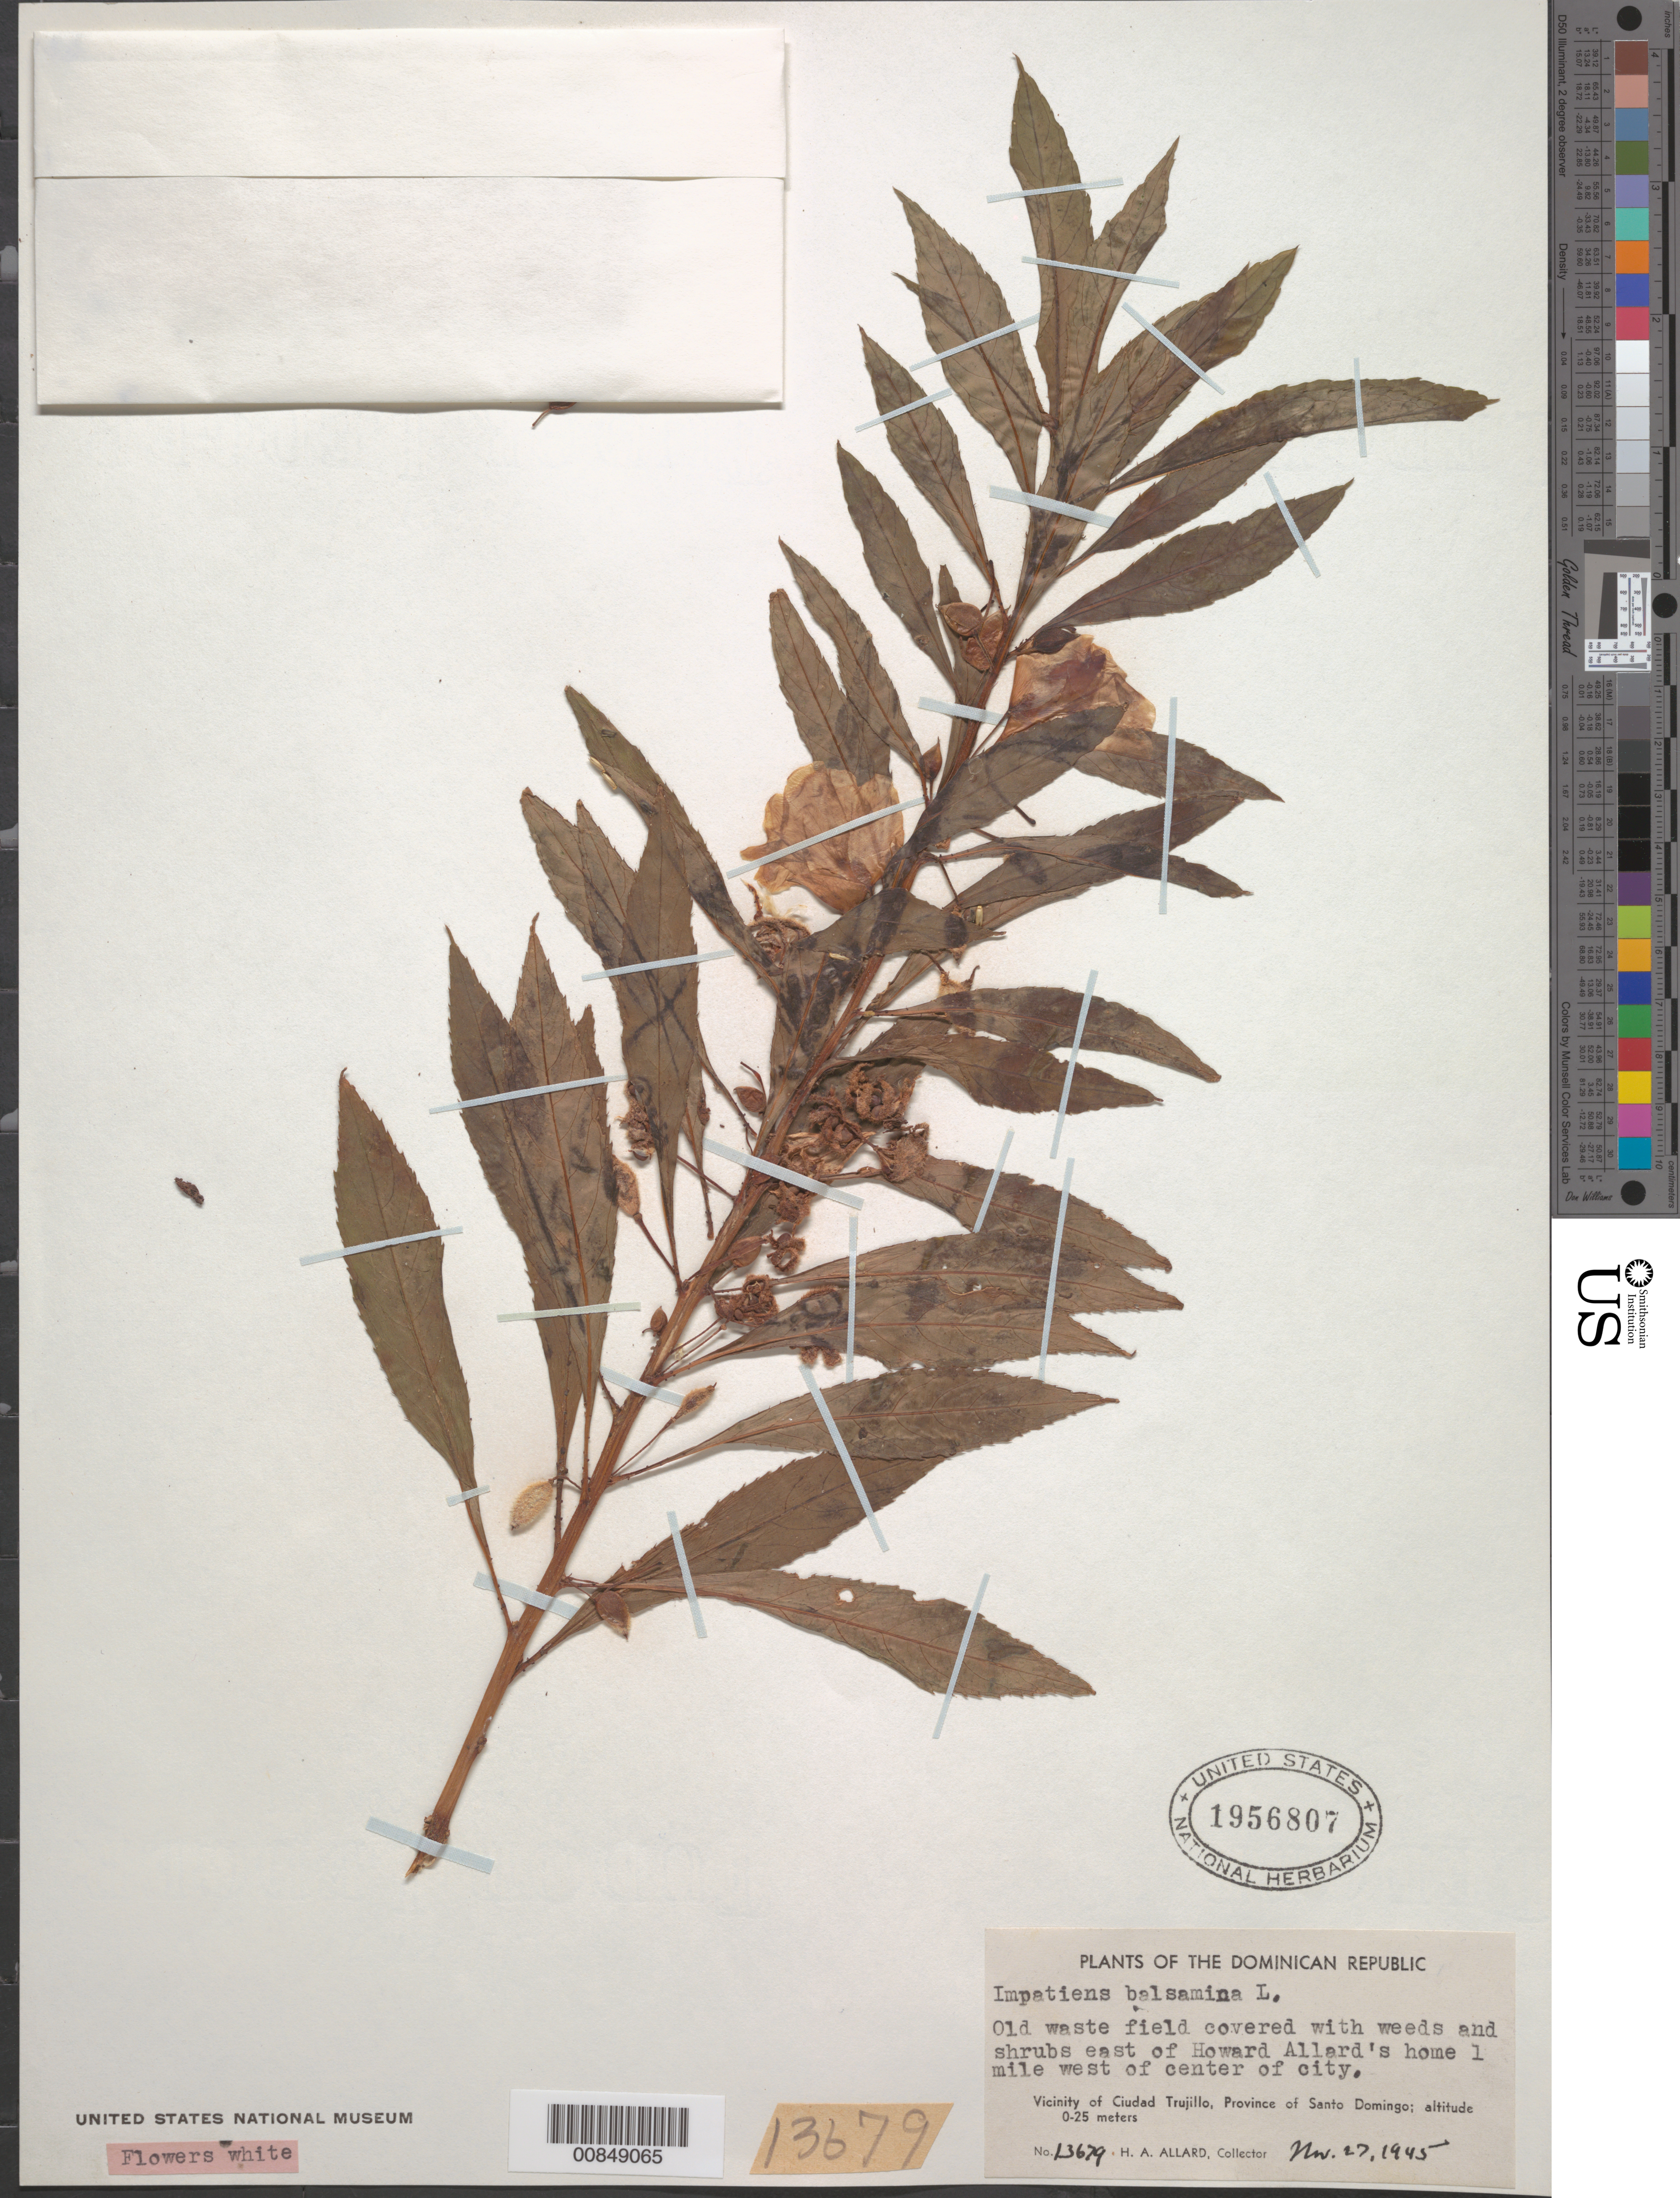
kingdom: Plantae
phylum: Tracheophyta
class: Magnoliopsida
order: Ericales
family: Balsaminaceae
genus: Impatiens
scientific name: Impatiens balsamina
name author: L.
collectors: H. A. Allard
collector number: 13679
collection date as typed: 27 Nov 1945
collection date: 1945-11-27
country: Dominican Republic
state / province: Distrito Nacional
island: Hispaniola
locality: Vicinity of Santo Domingo City, E of Howard Allard's home, 1 mile W of center of city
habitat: Old waste field covered with weeds and shrubs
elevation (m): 0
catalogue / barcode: US 1956807